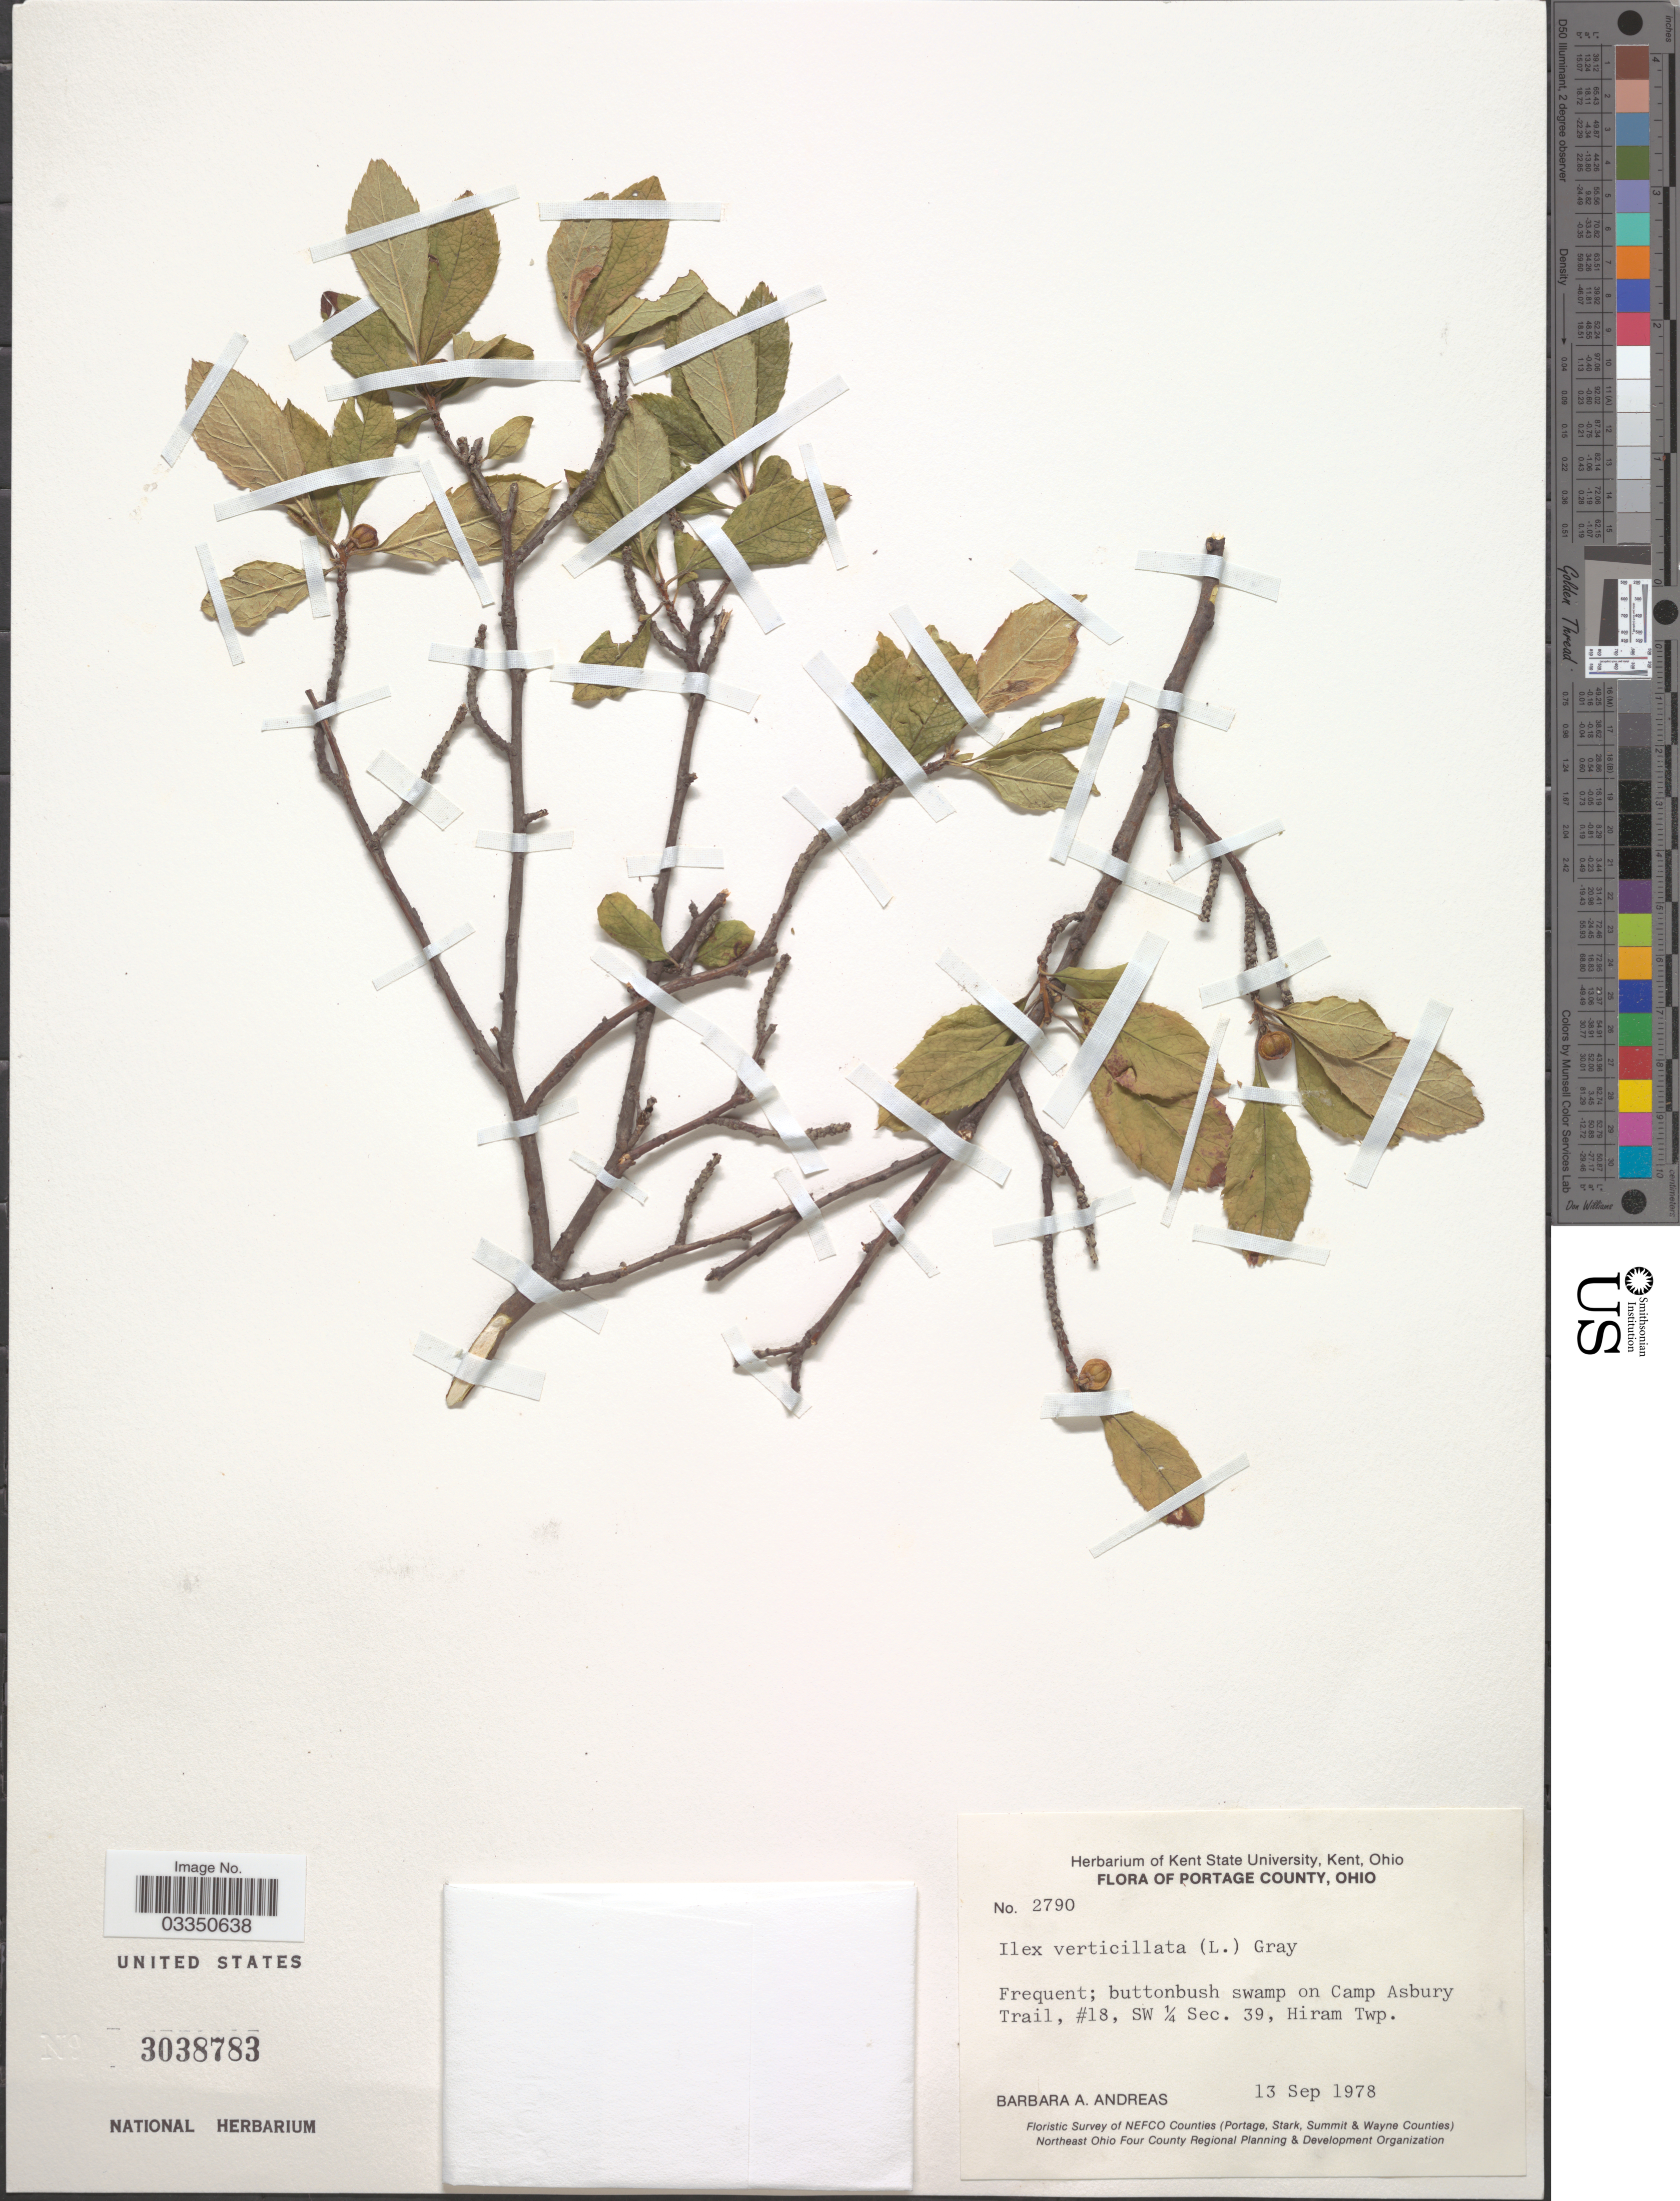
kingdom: Plantae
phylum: Tracheophyta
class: Magnoliopsida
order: Aquifoliales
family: Aquifoliaceae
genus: Ilex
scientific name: Ilex verticillata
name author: (L.) A. Gray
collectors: B. A. Andreas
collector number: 2790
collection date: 1978-09-13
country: United States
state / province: Ohio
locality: Portage County. Buttonbush swamp on Camp Asbury Trail, #18, SW ¼ Sec. 39, Hiram Twp.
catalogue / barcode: US 3038783